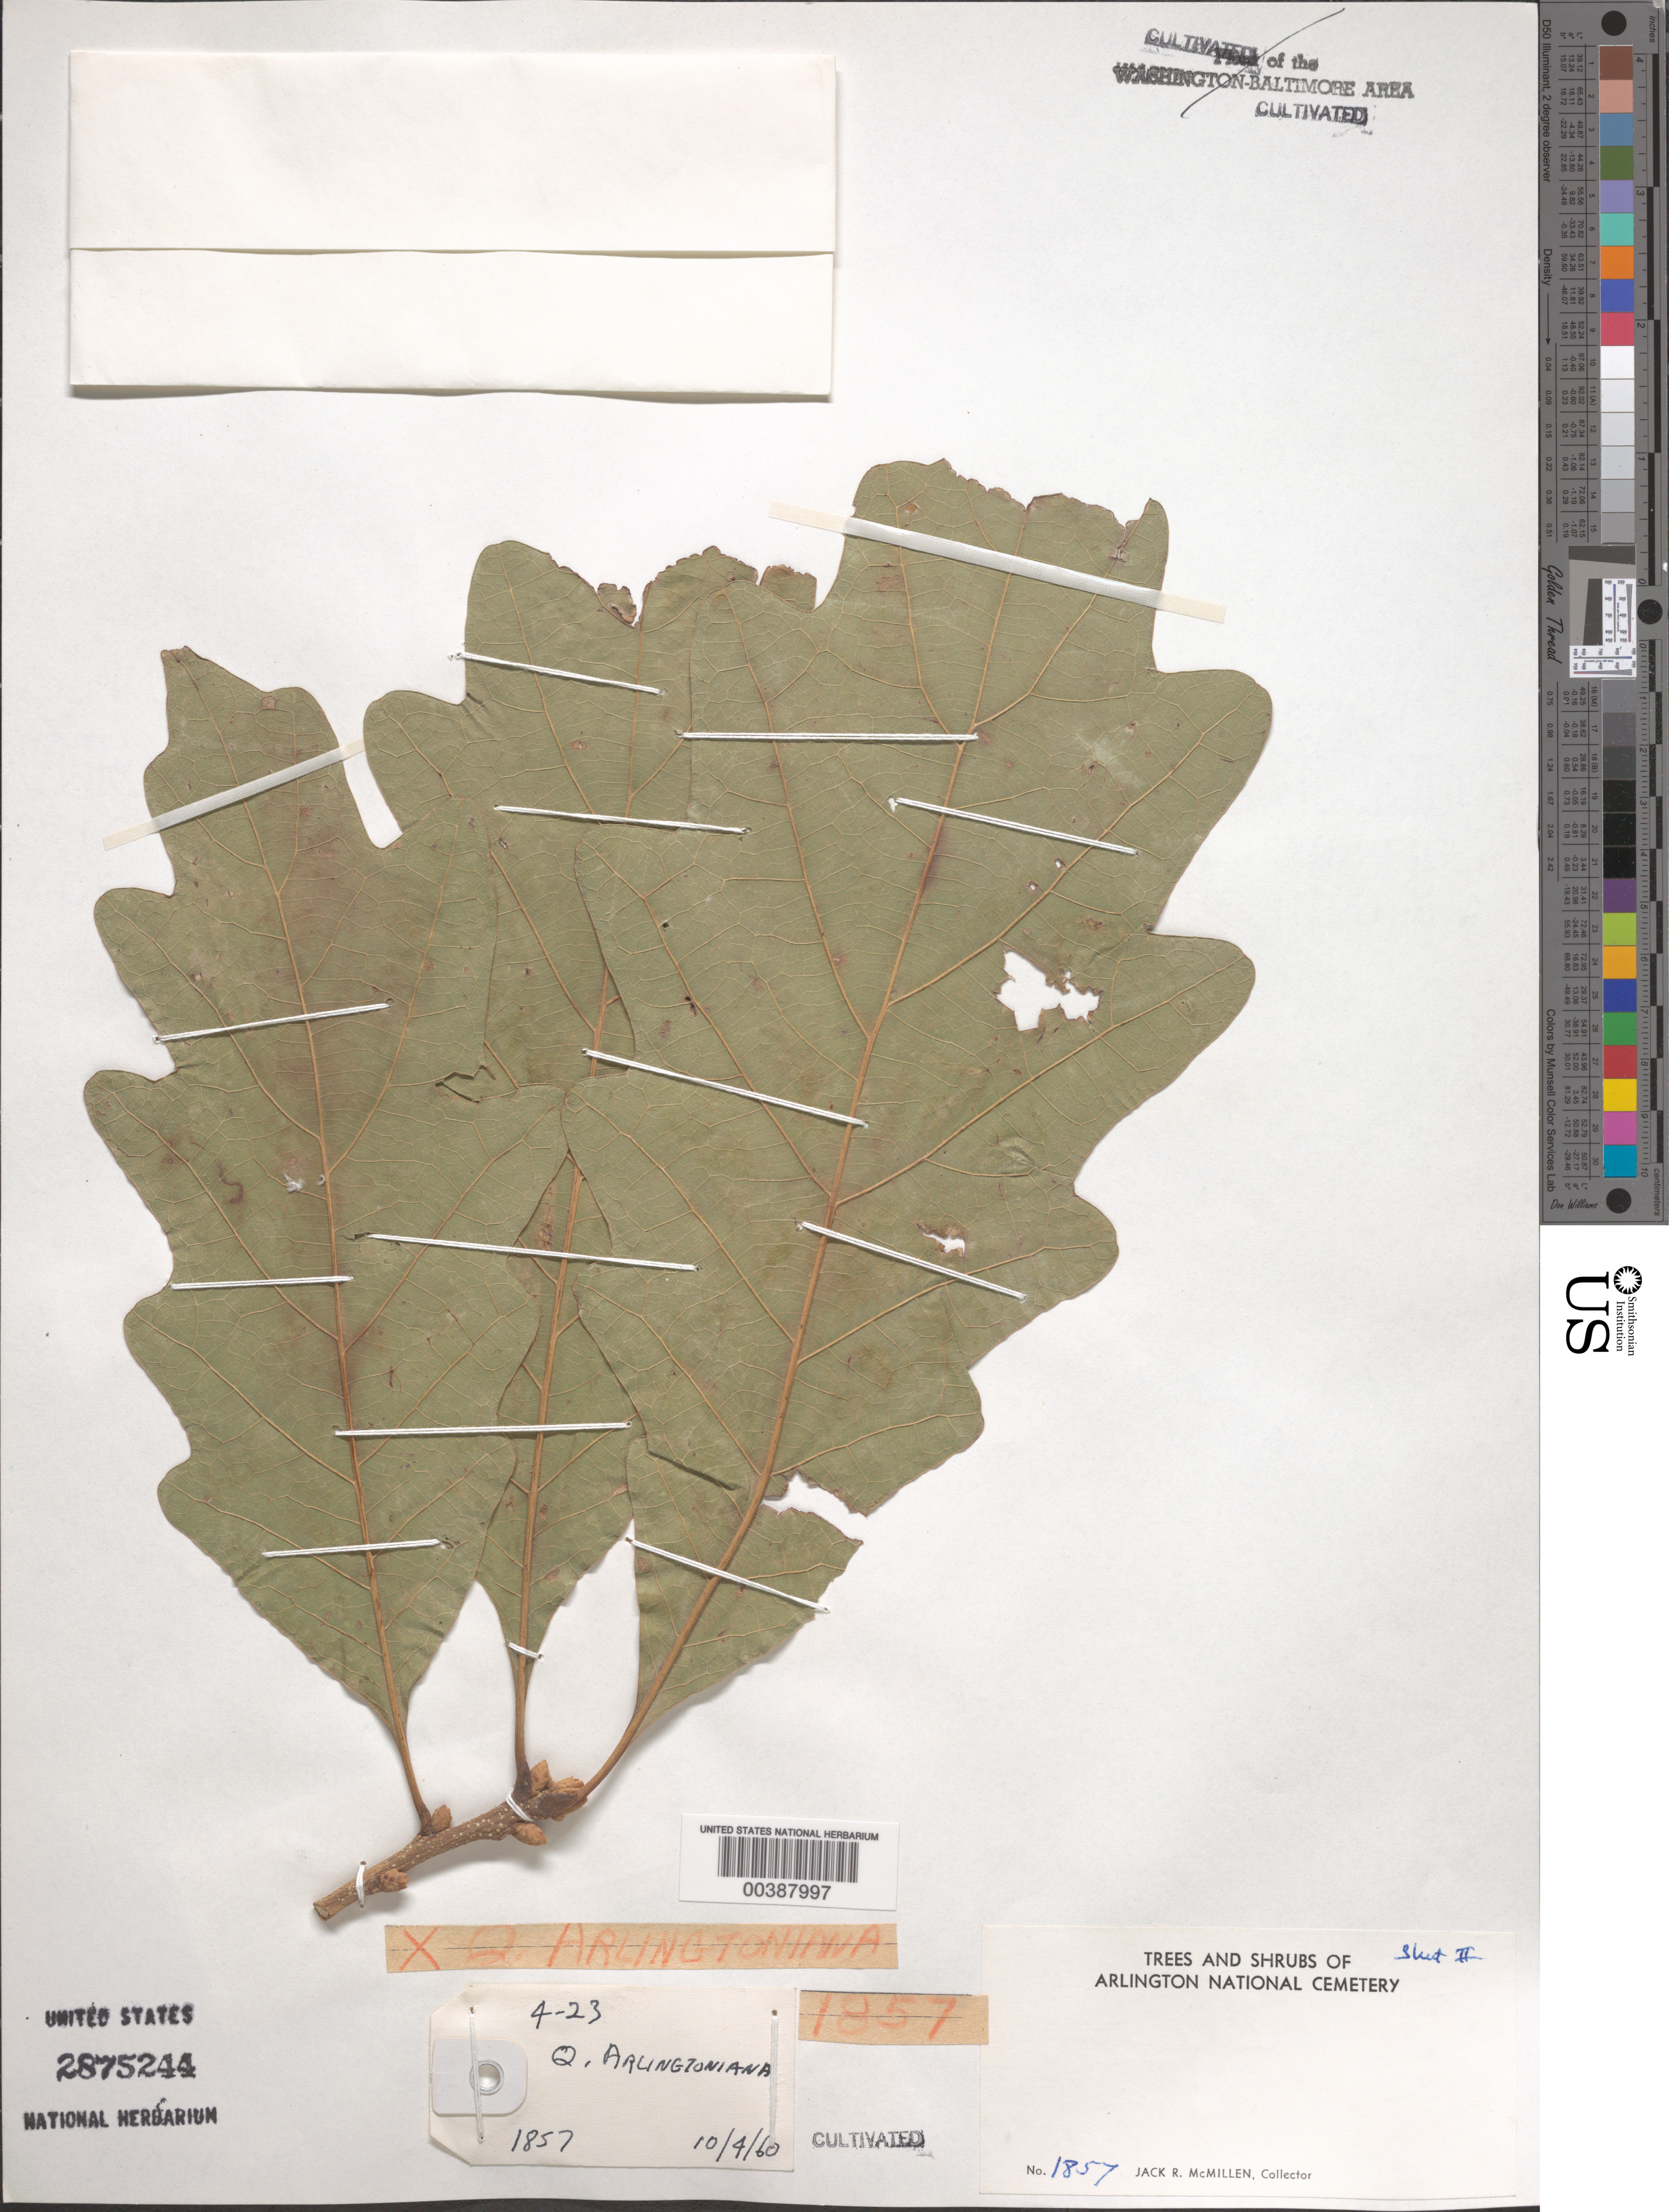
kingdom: Plantae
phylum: Tracheophyta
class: Magnoliopsida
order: Fagales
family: Fagaceae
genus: Quercus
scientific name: Quercus x arlingtoniana McMillen ined.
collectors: J. McMillen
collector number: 1857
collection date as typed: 04 Oct 1960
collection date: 1960-10-04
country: United States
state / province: Virginia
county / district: Arlington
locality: Arlington National Cemetery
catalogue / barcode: US 2875244